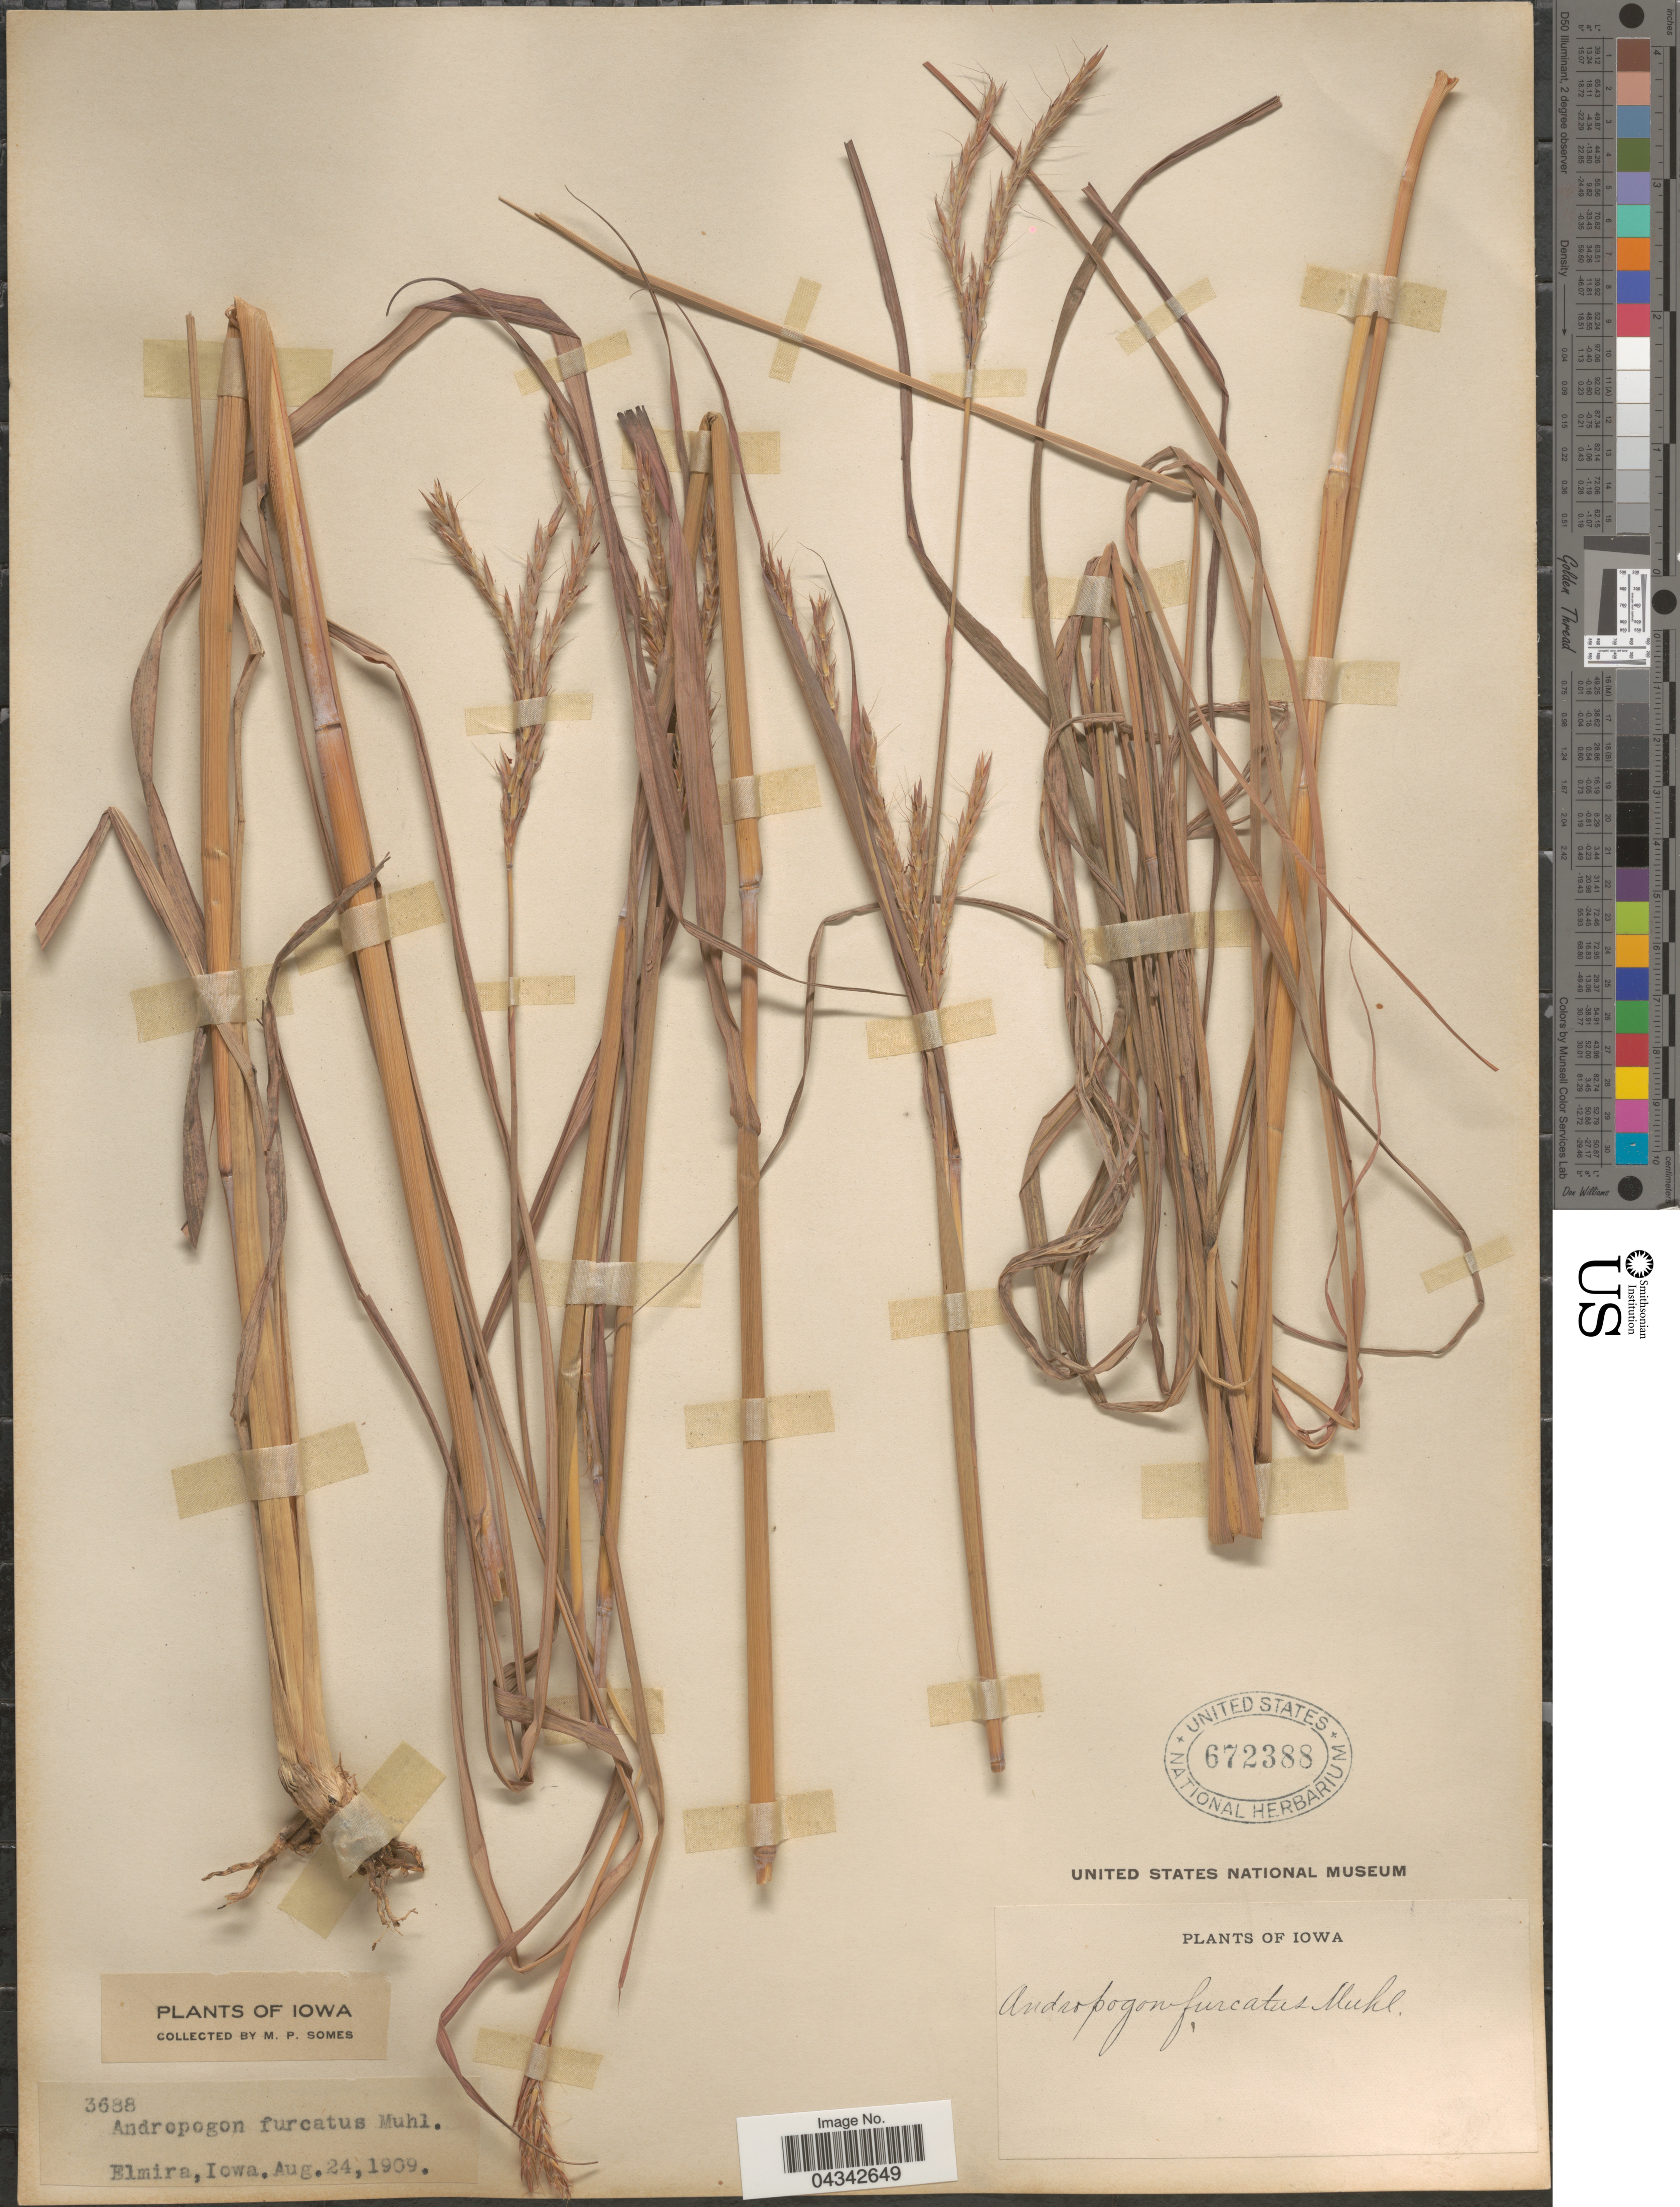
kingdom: Plantae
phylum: Tracheophyta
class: Liliopsida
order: Poales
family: Poaceae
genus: Andropogon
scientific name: Andropogon gerardii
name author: Vitman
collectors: M. Somes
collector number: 3688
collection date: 1909-08-24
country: United States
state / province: Iowa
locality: Elmira.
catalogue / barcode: US 672388